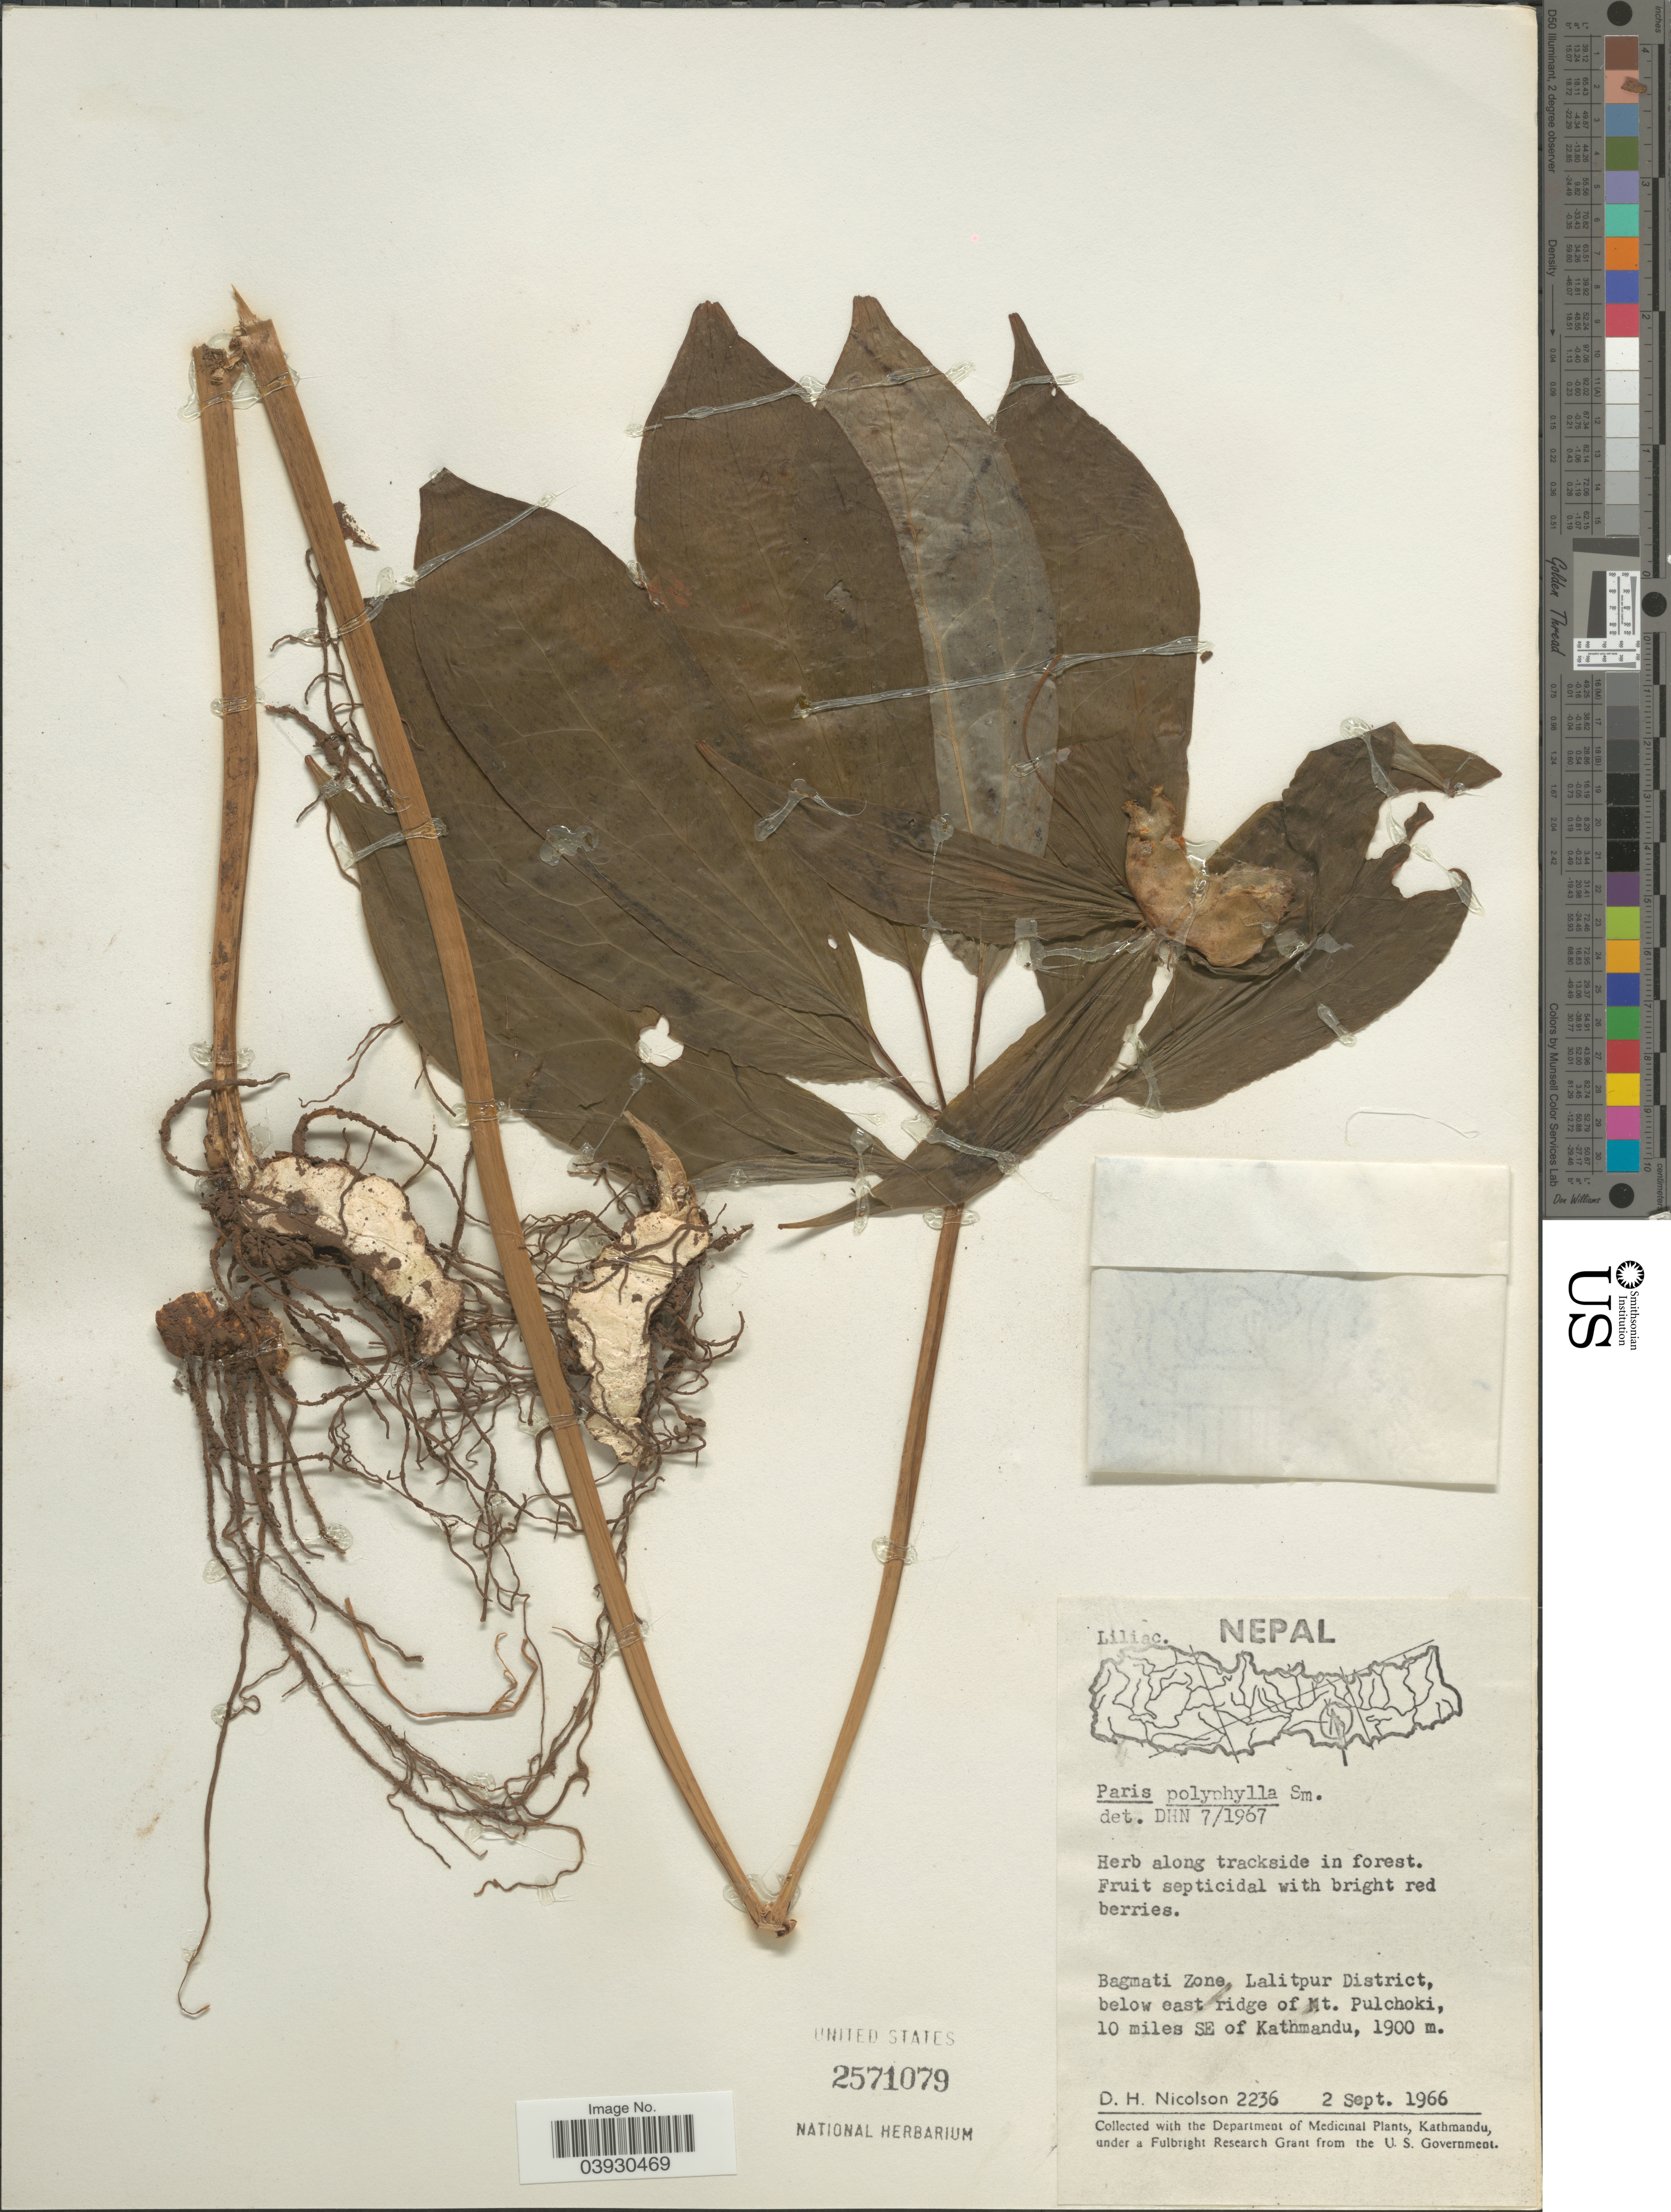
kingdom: Plantae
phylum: Tracheophyta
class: Liliopsida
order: Liliales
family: Melanthiaceae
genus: Paris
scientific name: Paris polyphylla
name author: Sm.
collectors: D. H. Nicolson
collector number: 2236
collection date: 1966-09-02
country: Nepal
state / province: Bagmati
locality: Bagmati Zone, Lalitpur District, below east ridge of Mt. Pulchoki, 10 miles SE of Kathmandu.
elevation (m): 1900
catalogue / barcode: US 2571079